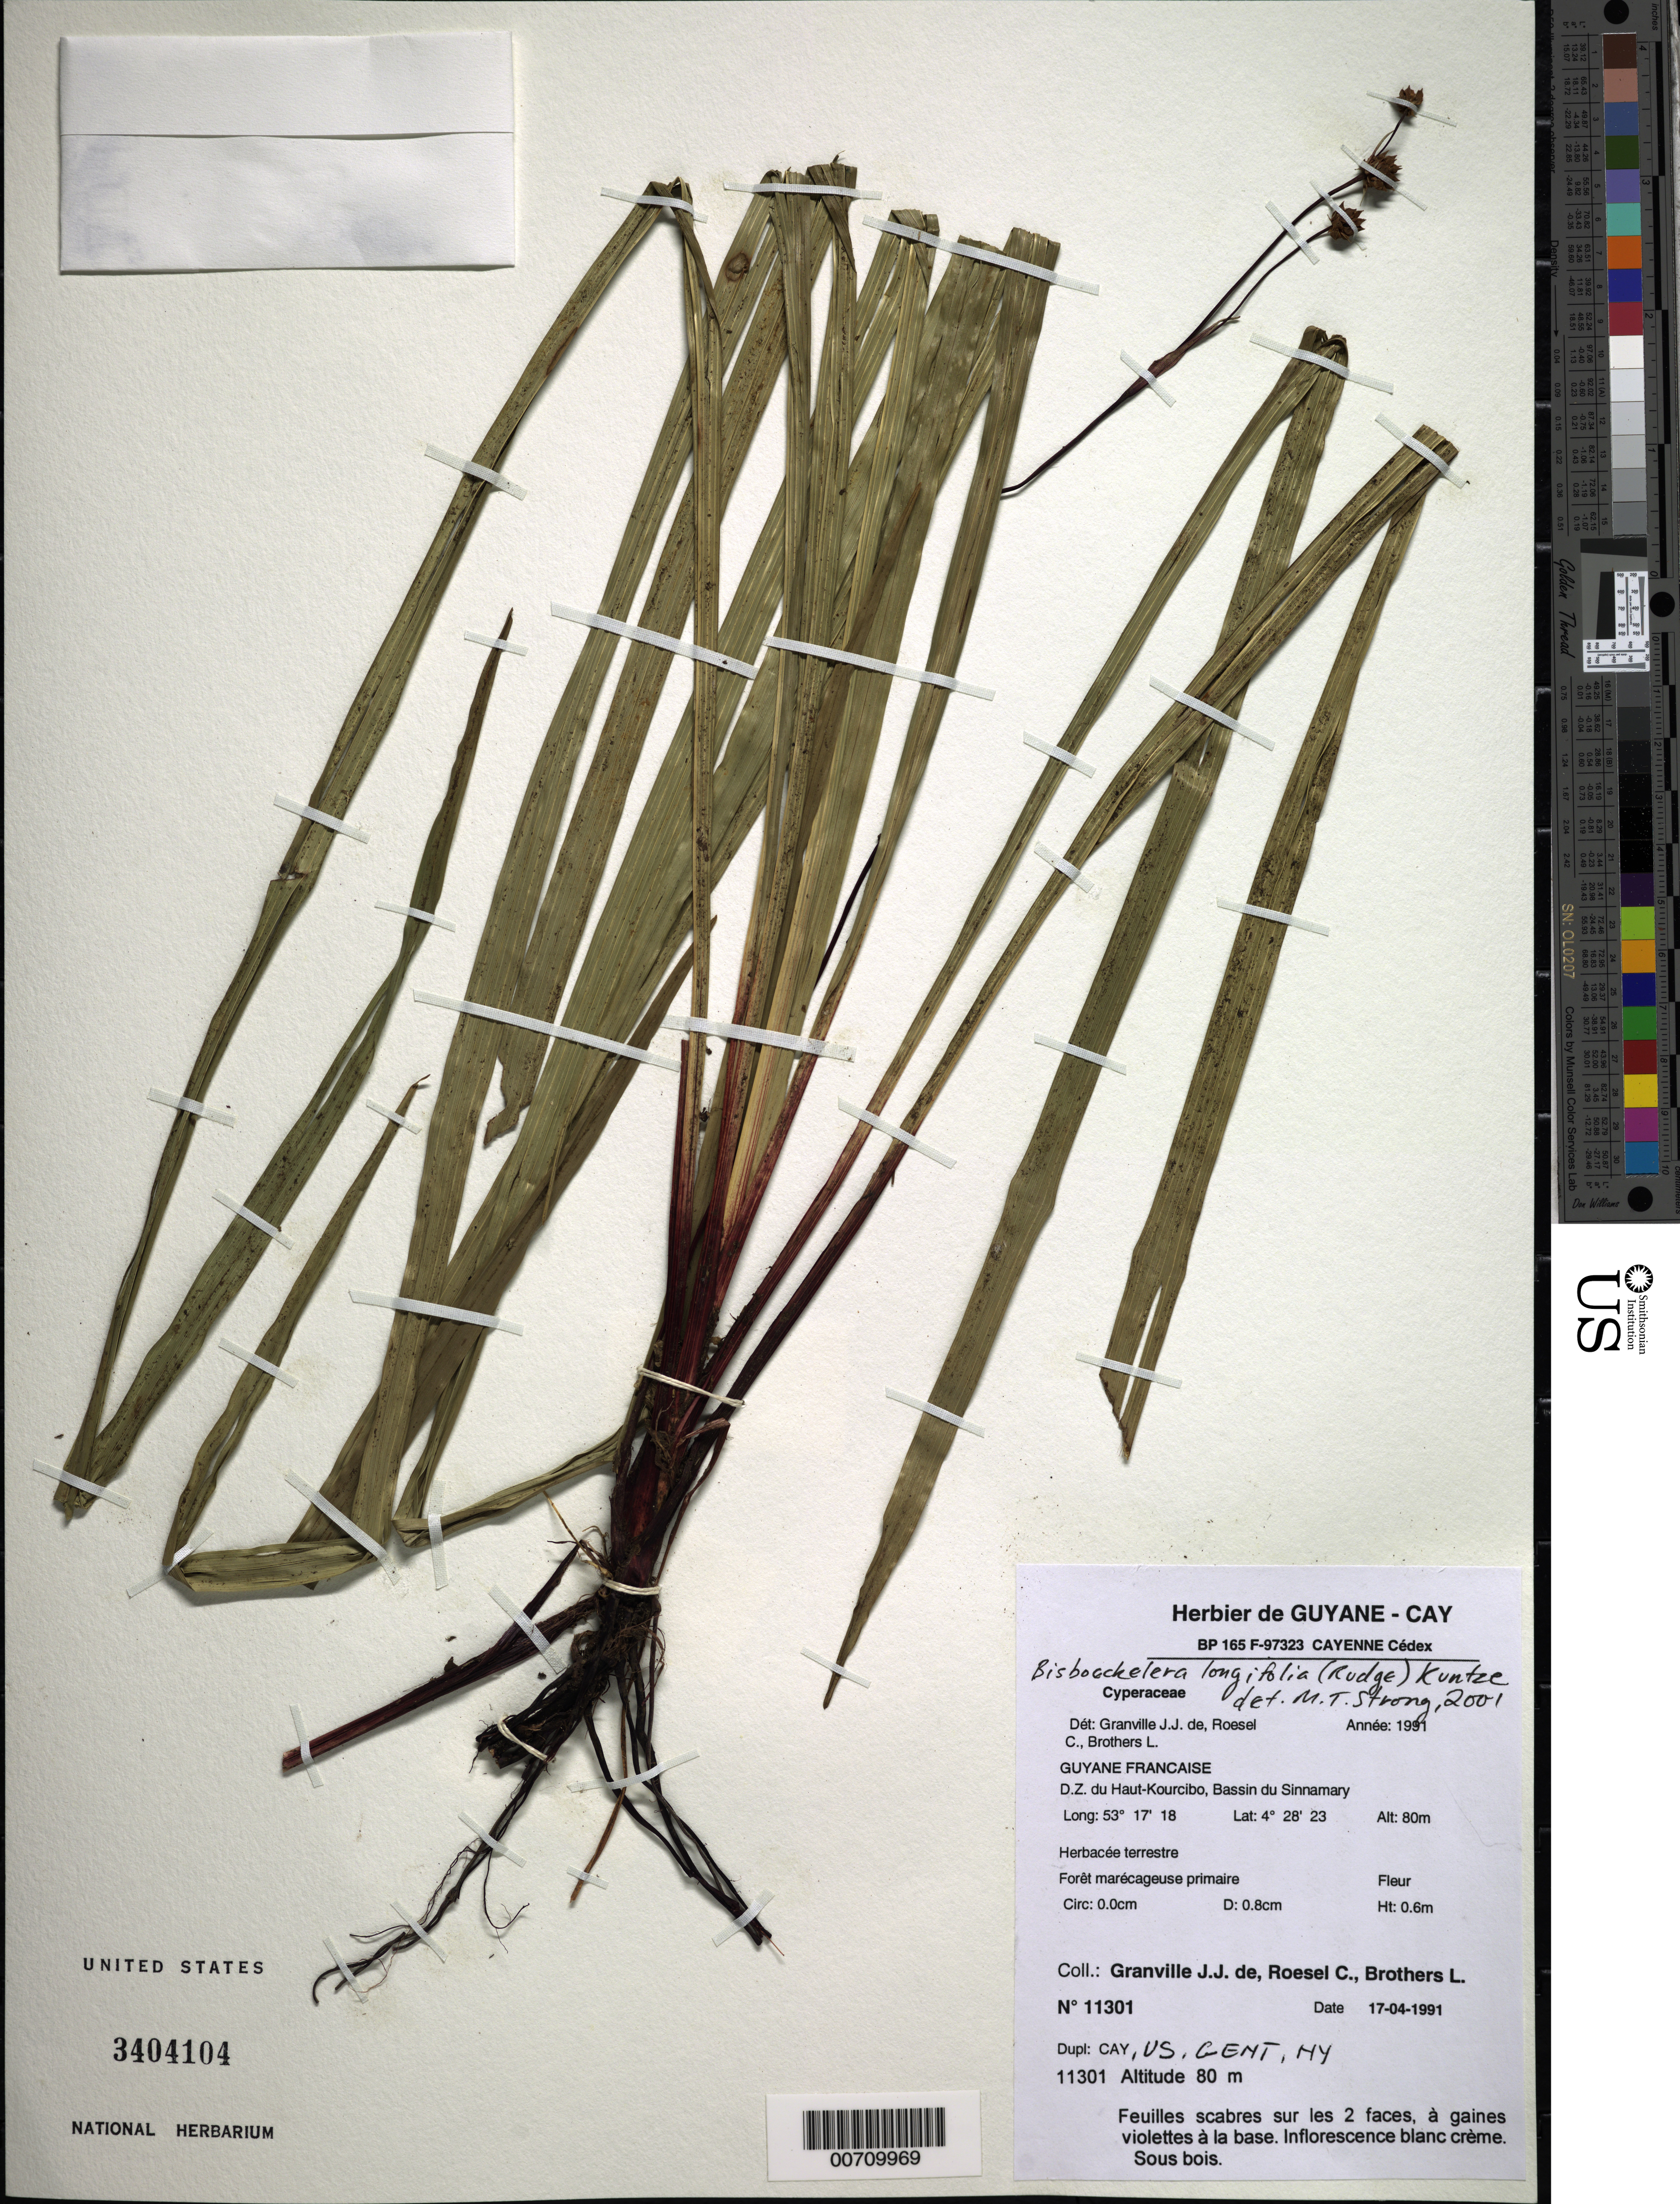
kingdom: Plantae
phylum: Tracheophyta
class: Liliopsida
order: Poales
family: Cyperaceae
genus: Bisboeckelera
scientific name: Bisboeckelera longifolia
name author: (Rudge) Kuntze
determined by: Strong, M. T., (US), Smithsonian Institution - National Museum of Natural History (UNITED STATES)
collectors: J.-J. de Granville, C. S. Roesel & L. Brothers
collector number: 11301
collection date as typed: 17-Apr-91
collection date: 1991-04-17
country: French Guiana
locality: D.Z. du Haut-Kourcibo, Bassin du Sinnamary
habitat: Forêt marécageuse primaire. Sous bois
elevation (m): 80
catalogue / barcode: US 3404104